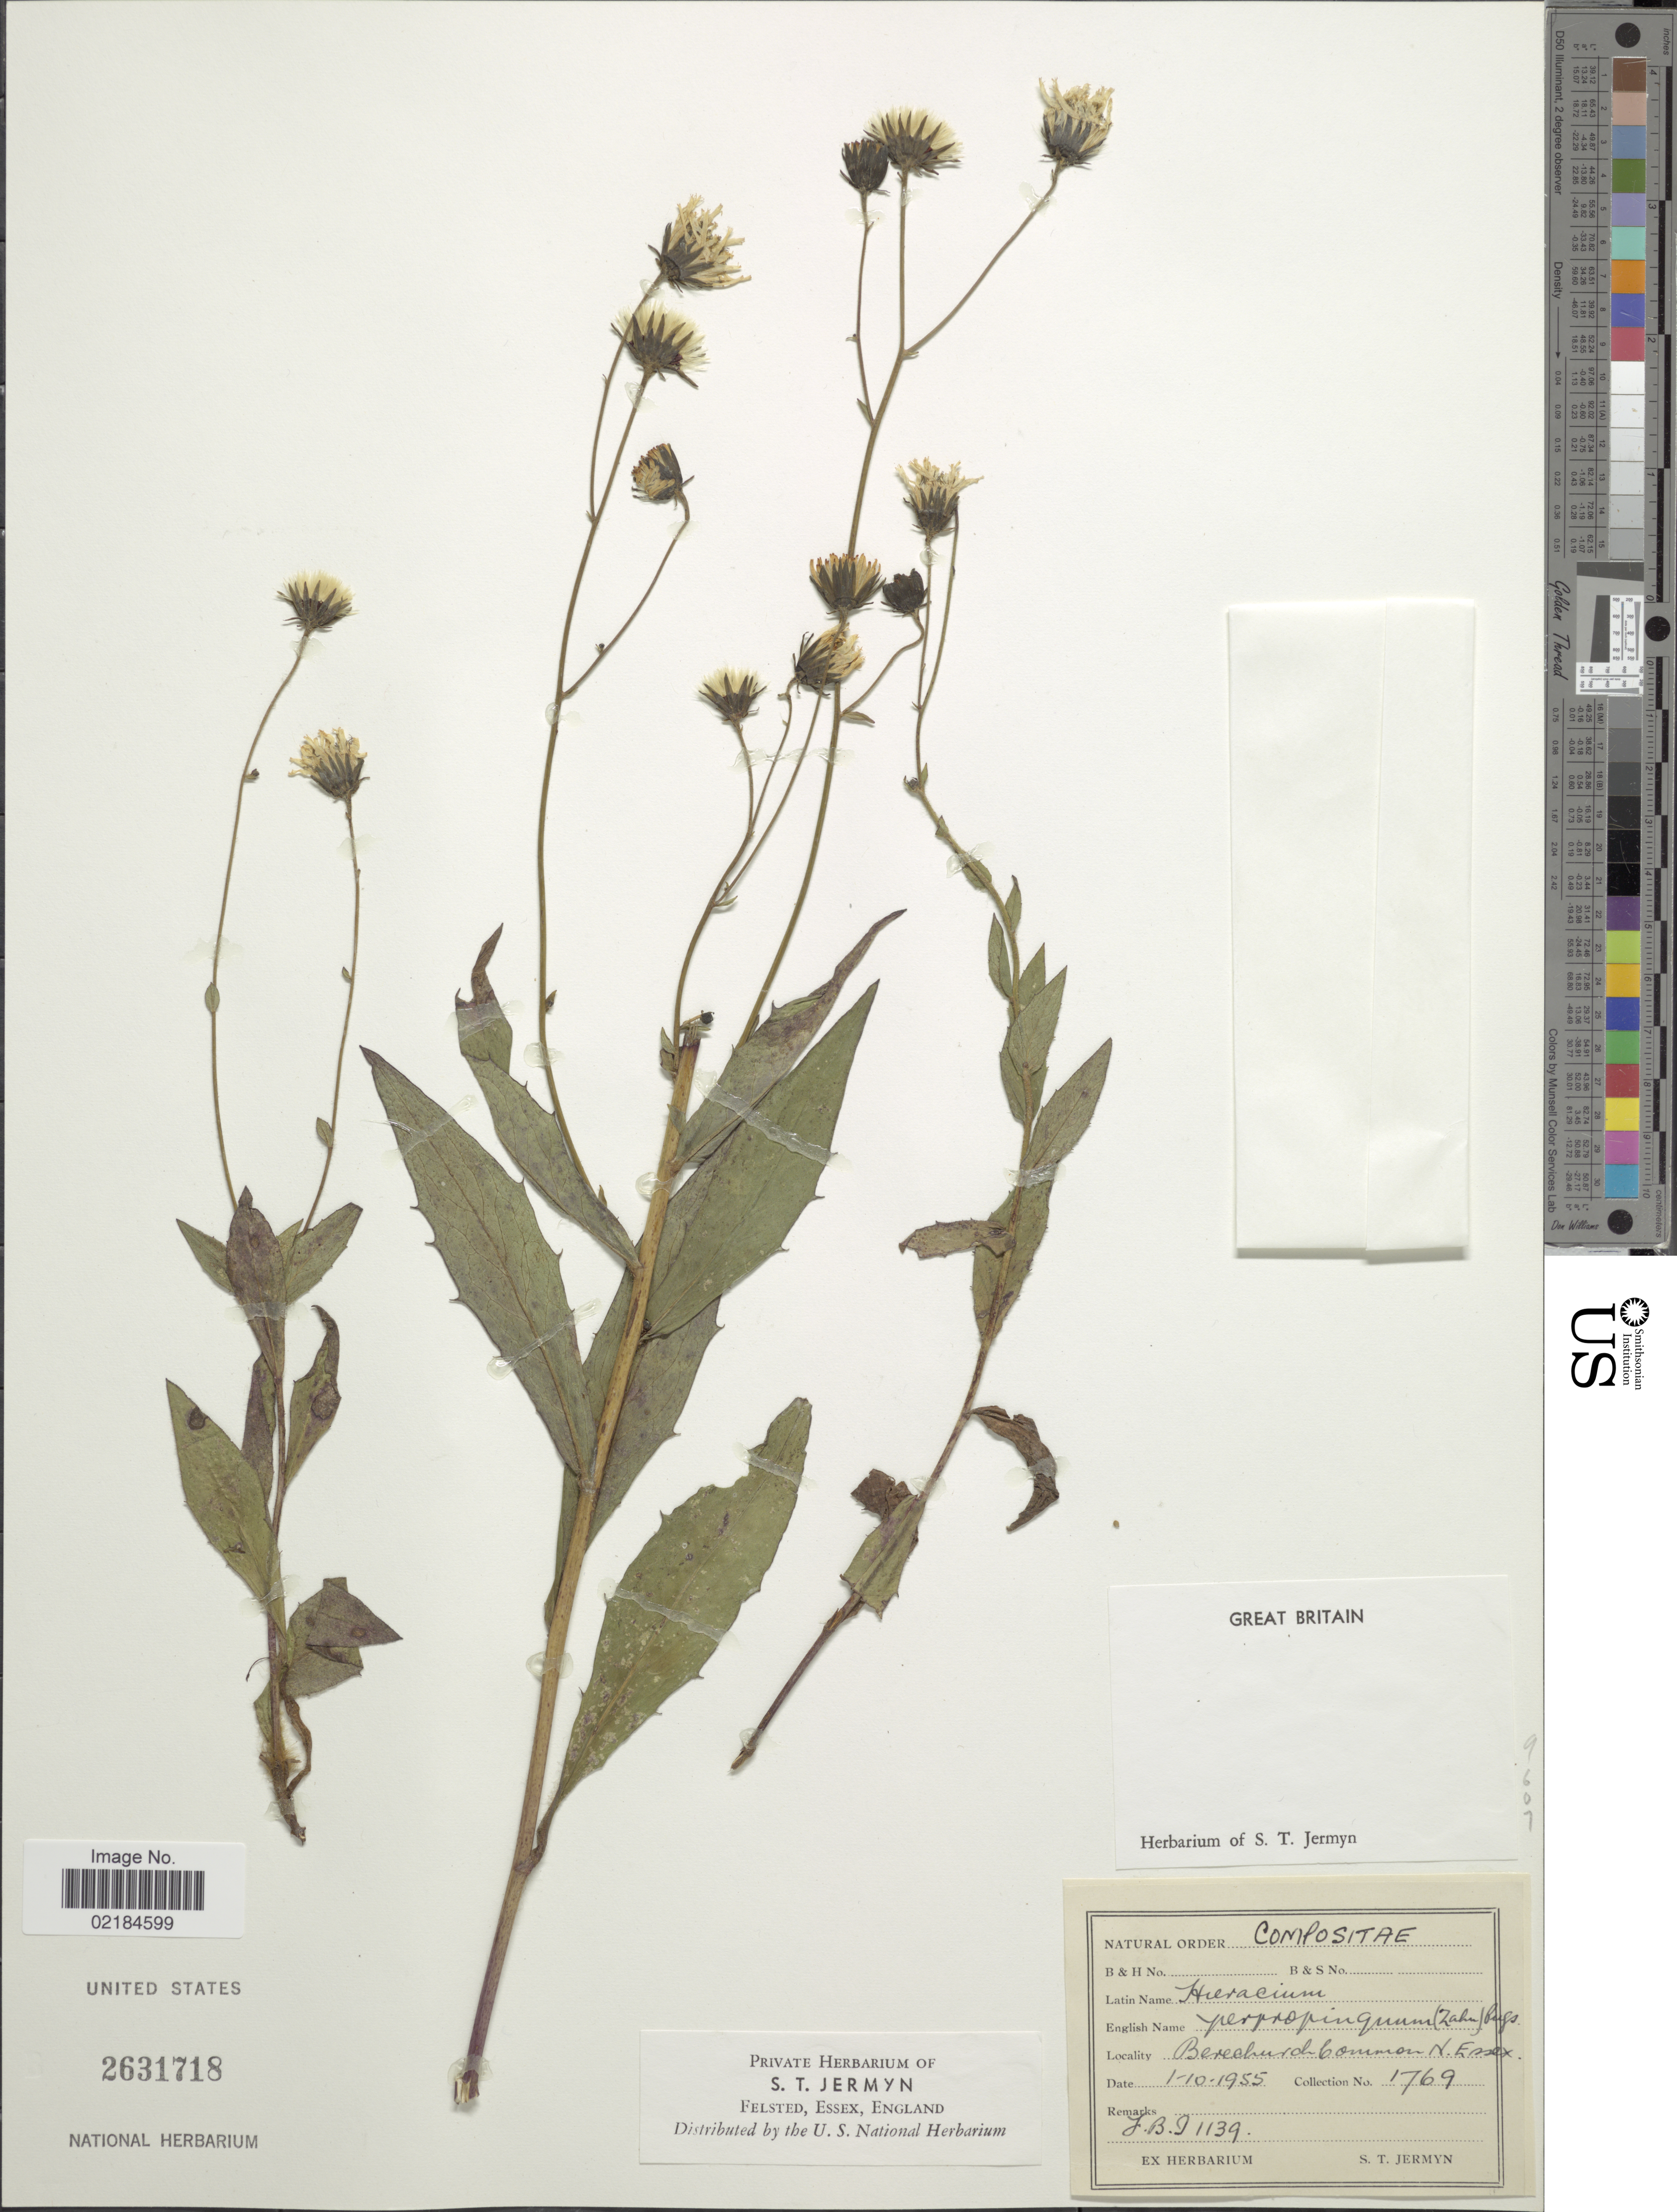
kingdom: Plantae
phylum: Tracheophyta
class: Magnoliopsida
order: Asterales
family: Asteraceae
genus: Hieracium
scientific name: Hieracium repandulare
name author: Druce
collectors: ex herb. S. T. Jermyn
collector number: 1769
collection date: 1955-10-01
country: United Kingdom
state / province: England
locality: Berchunrd common N. Essex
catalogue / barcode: US 2631718